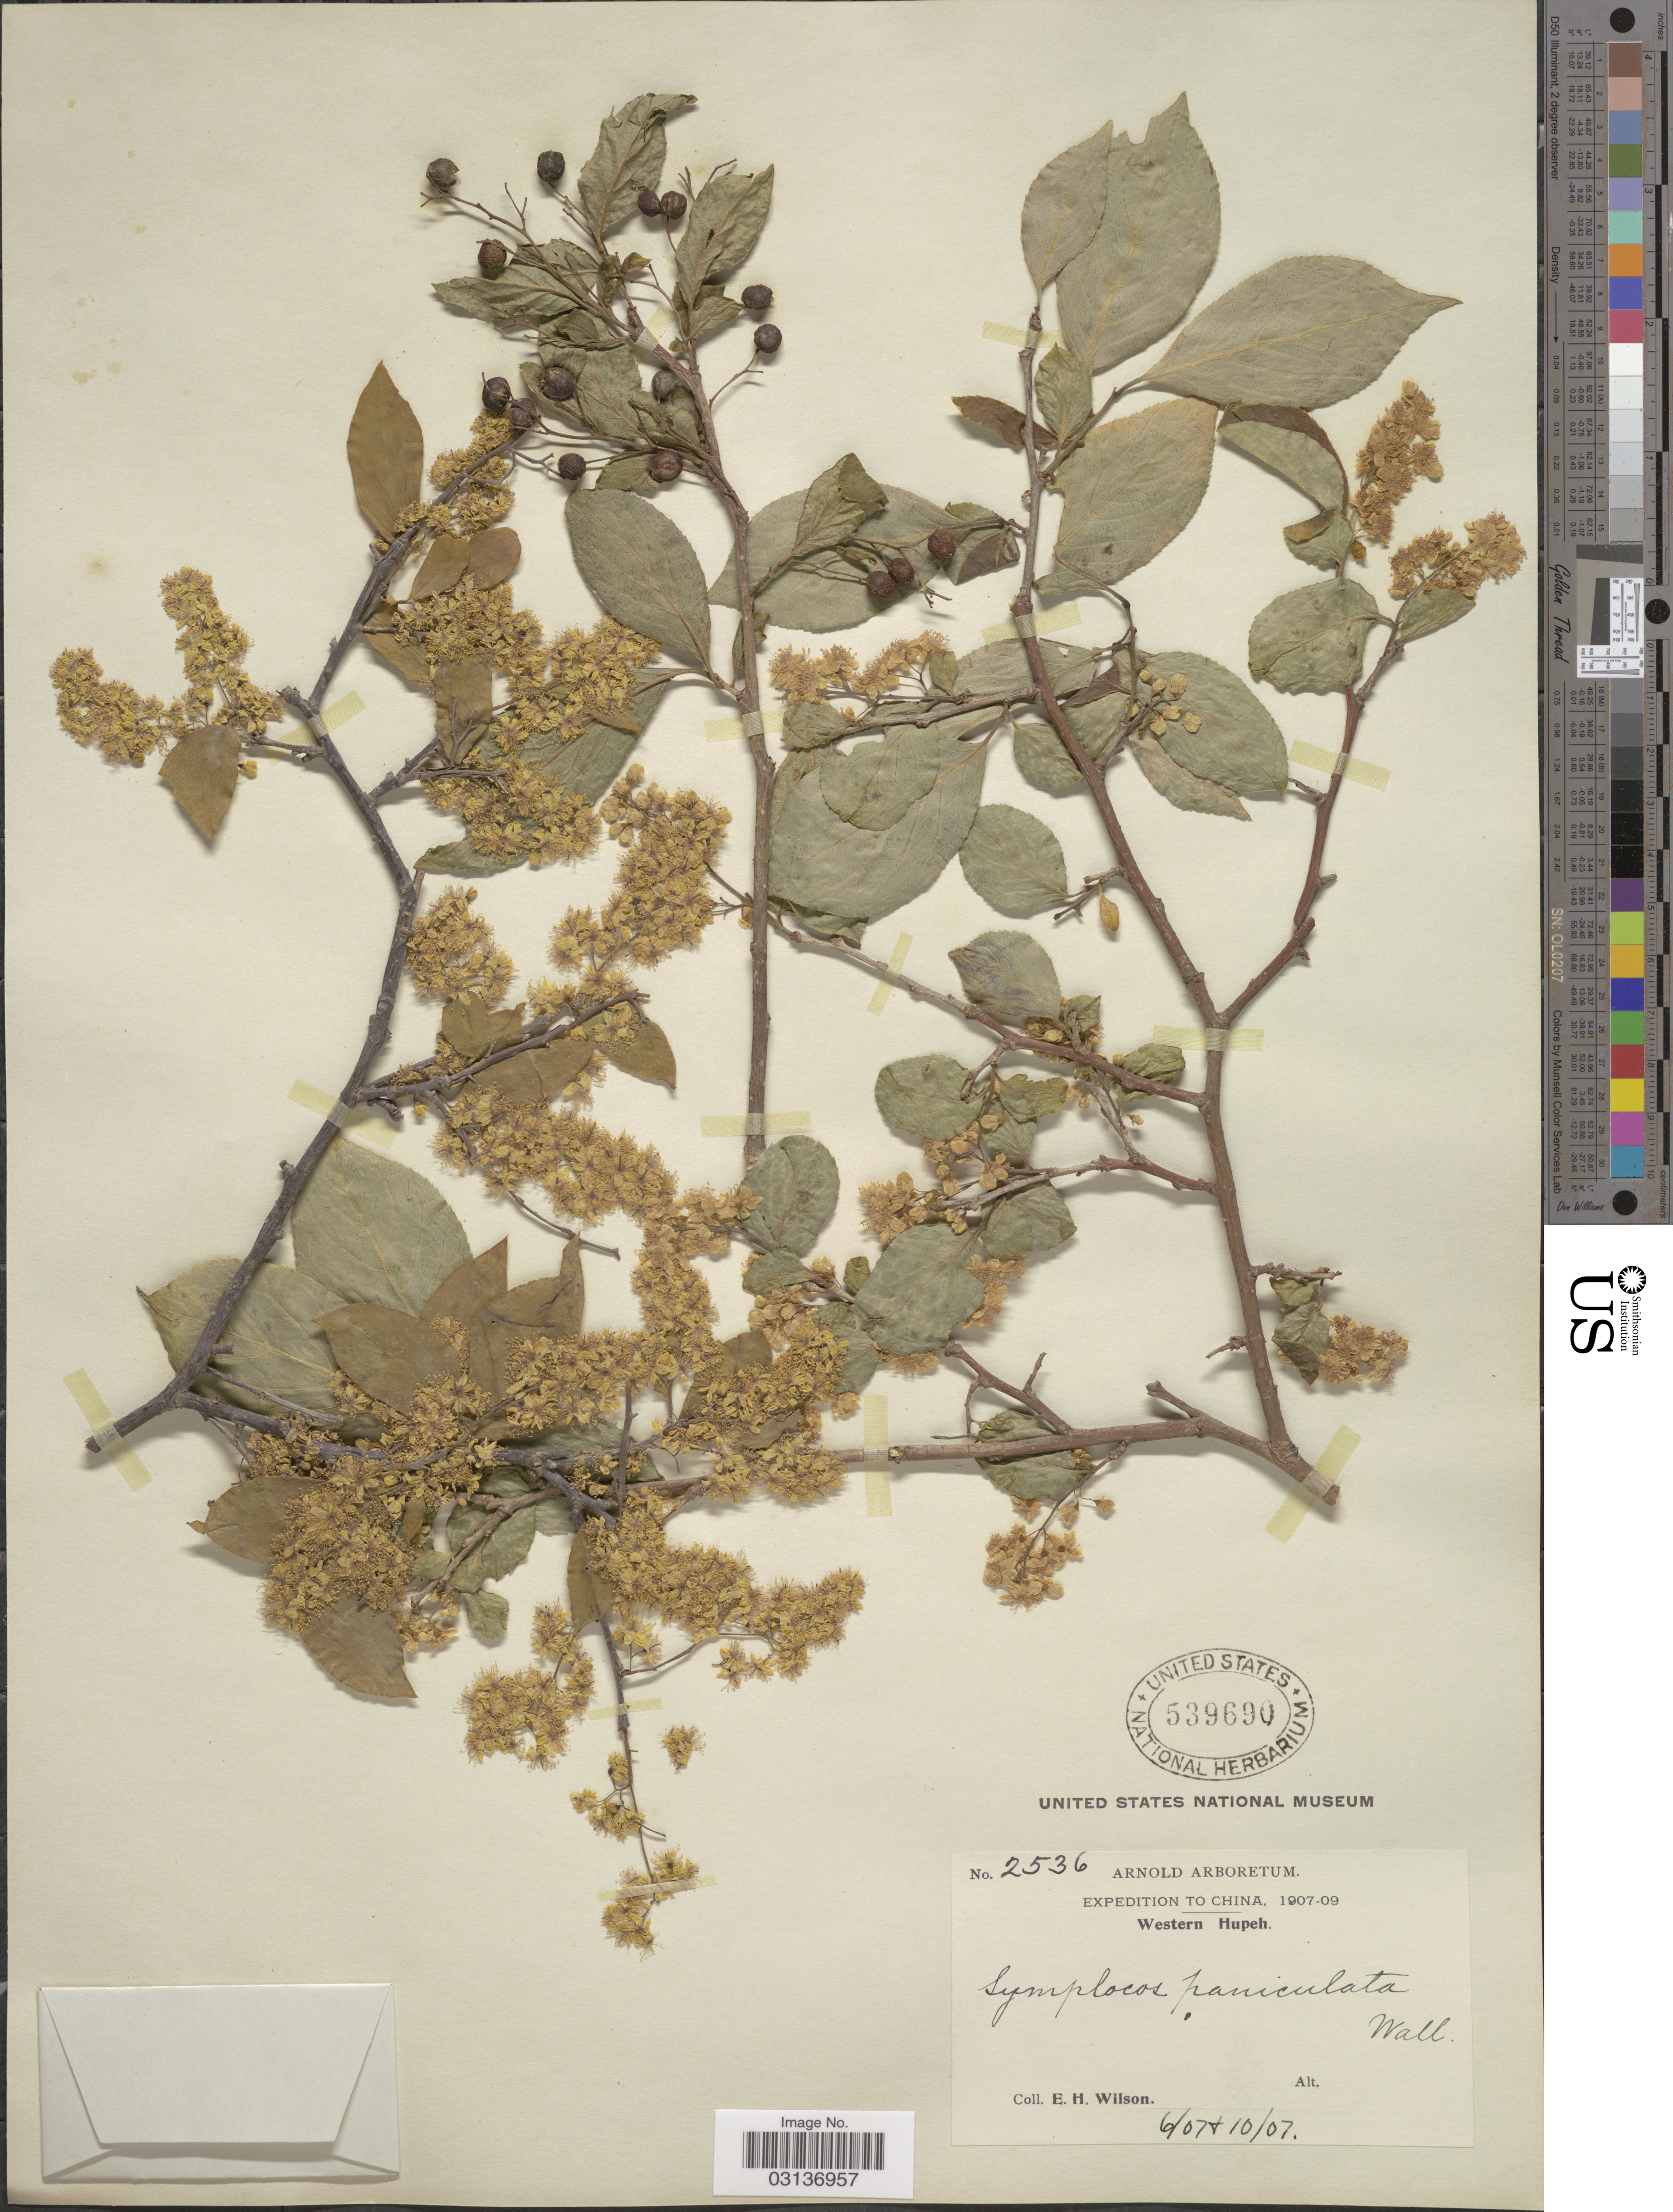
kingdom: Plantae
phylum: Tracheophyta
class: Magnoliopsida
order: Ericales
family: Symplocaceae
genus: Symplocos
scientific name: Symplocos paniculata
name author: Miq.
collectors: E. Wilson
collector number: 2536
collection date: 1907-06/1907-10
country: China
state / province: Hubei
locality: Western Hupeh.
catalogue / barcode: US 539690